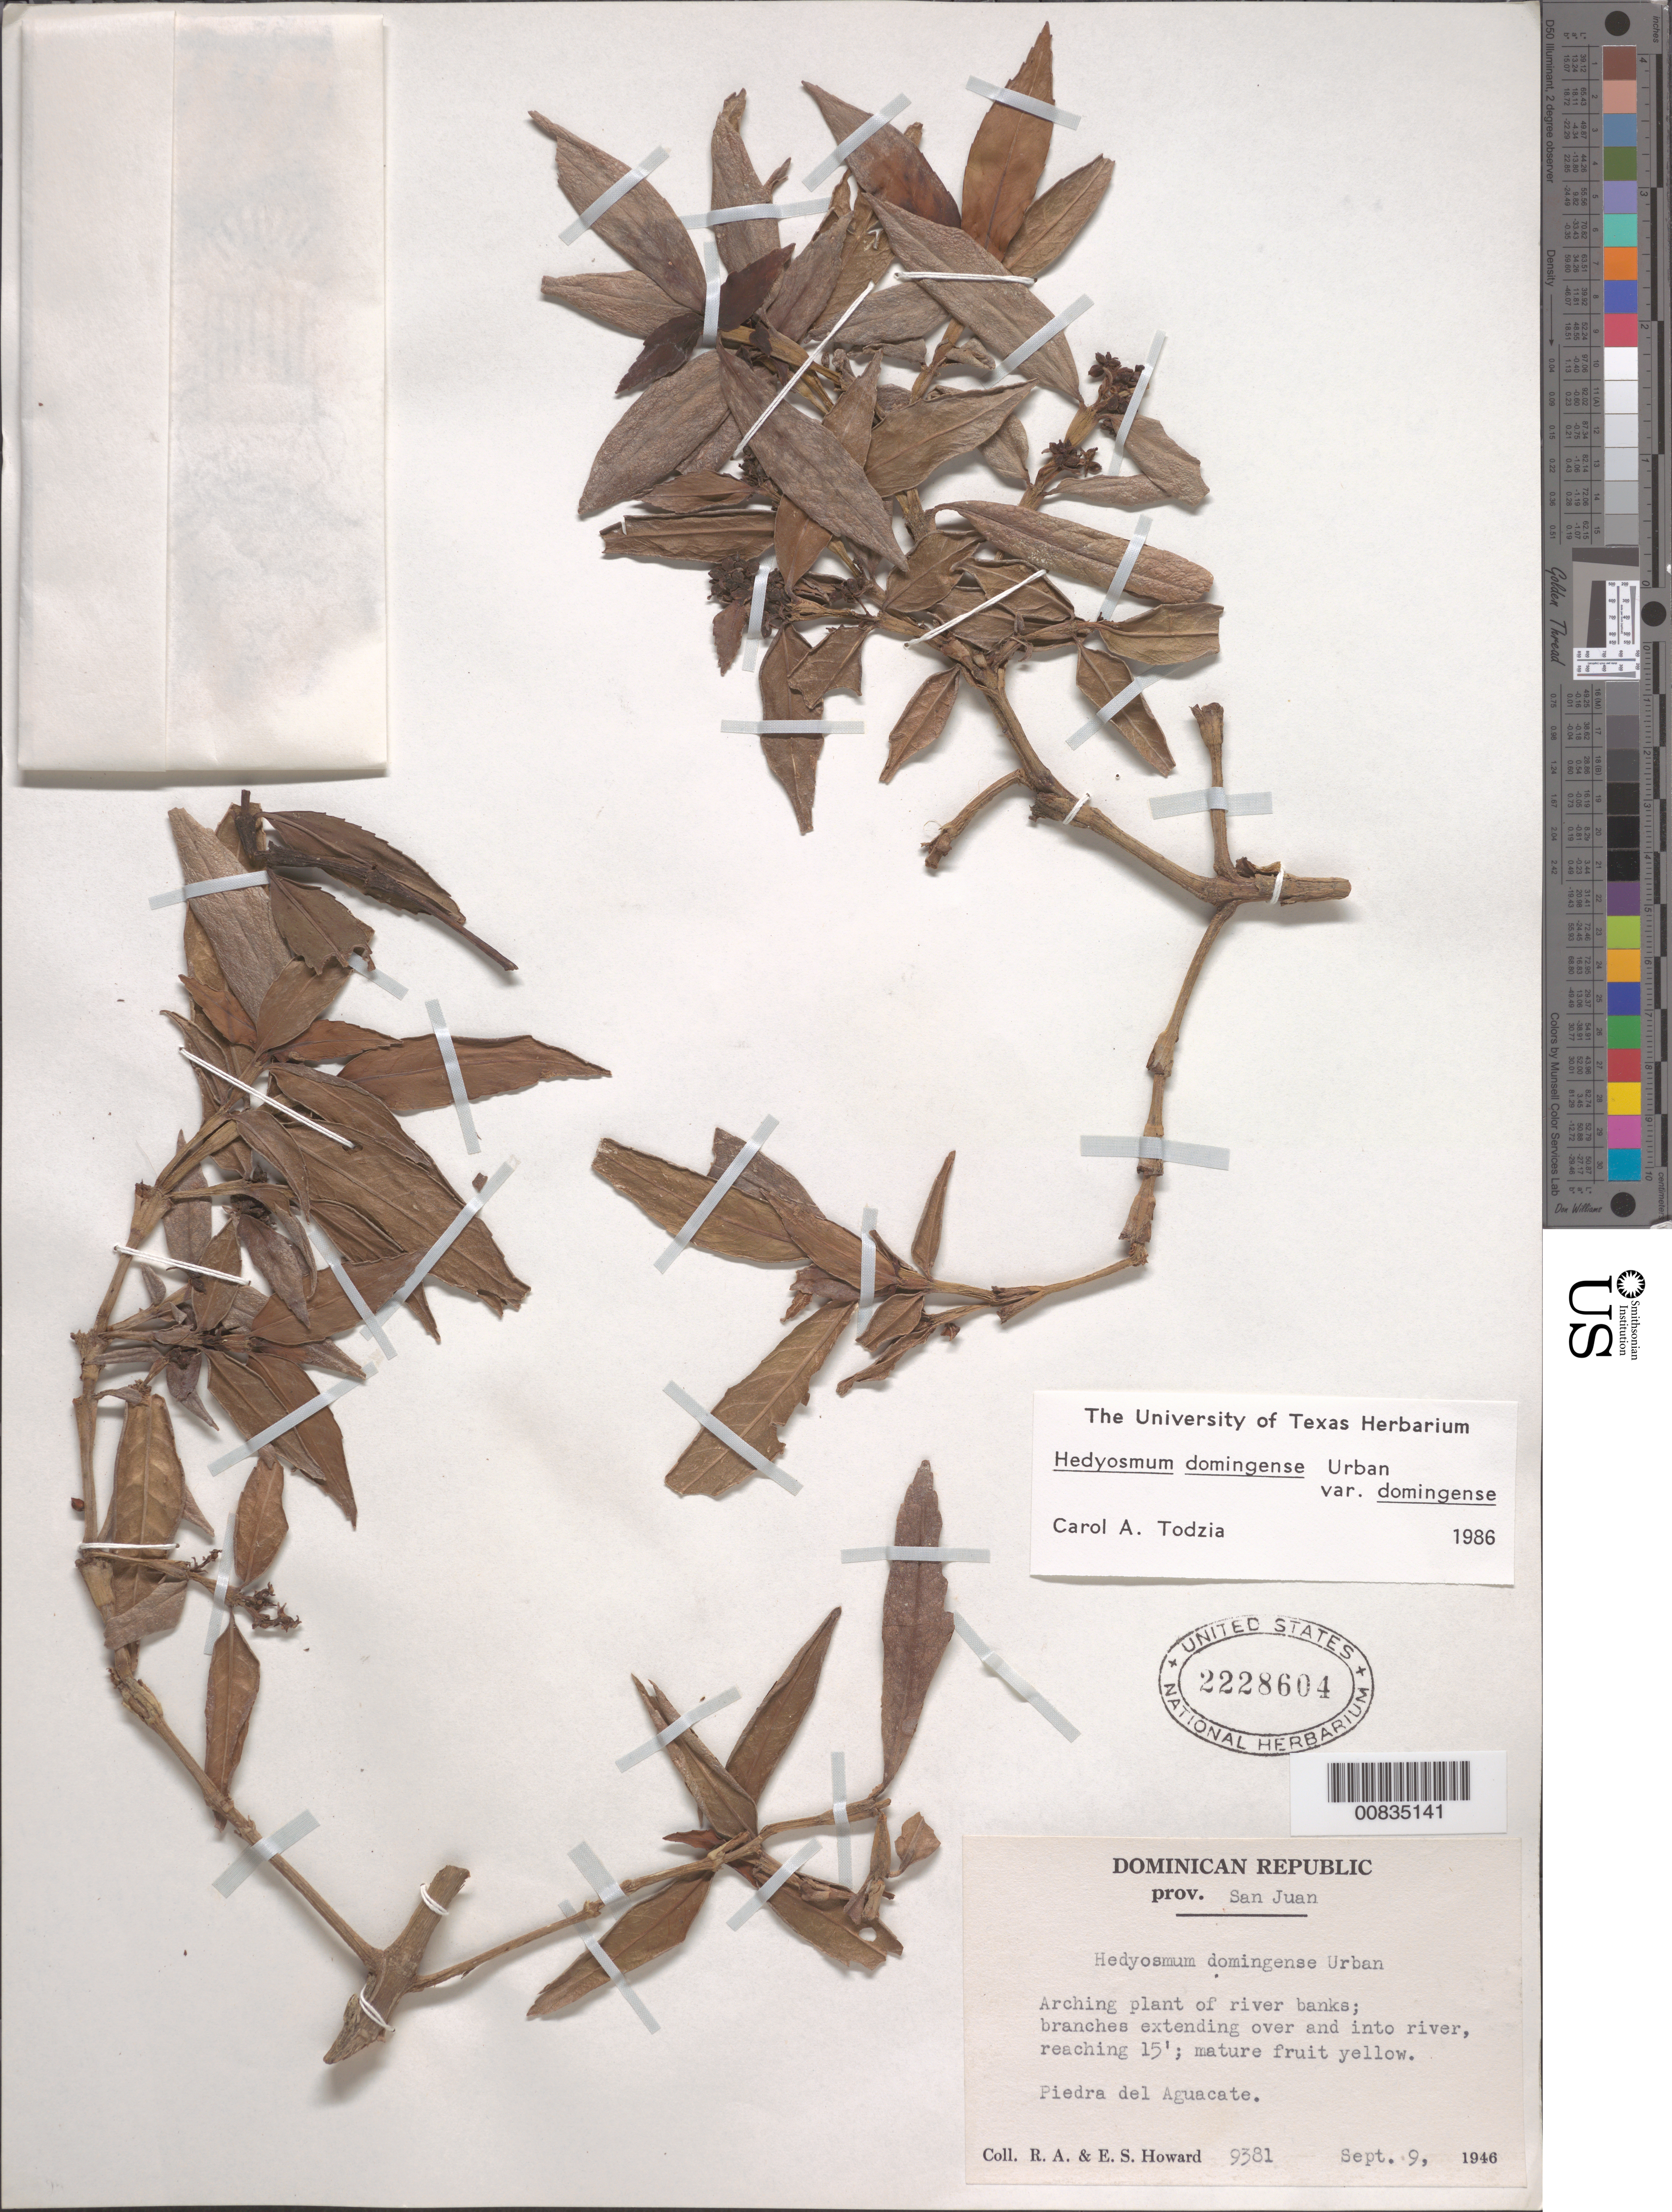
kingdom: Plantae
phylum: Tracheophyta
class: Magnoliopsida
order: Chloranthales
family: Chloranthaceae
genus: Hedyosmum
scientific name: Hedyosmum domingense var. domingense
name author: Urb.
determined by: Todzia, C. A., (TEX), University of Texas Austin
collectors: R. A. Howard & E. S. Howard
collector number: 9381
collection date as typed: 09 Sep 1946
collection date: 1946-09-09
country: Dominican Republic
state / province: San Juan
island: Hispaniola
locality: Piedra del Aguacate.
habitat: River banks.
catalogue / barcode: US 2228604